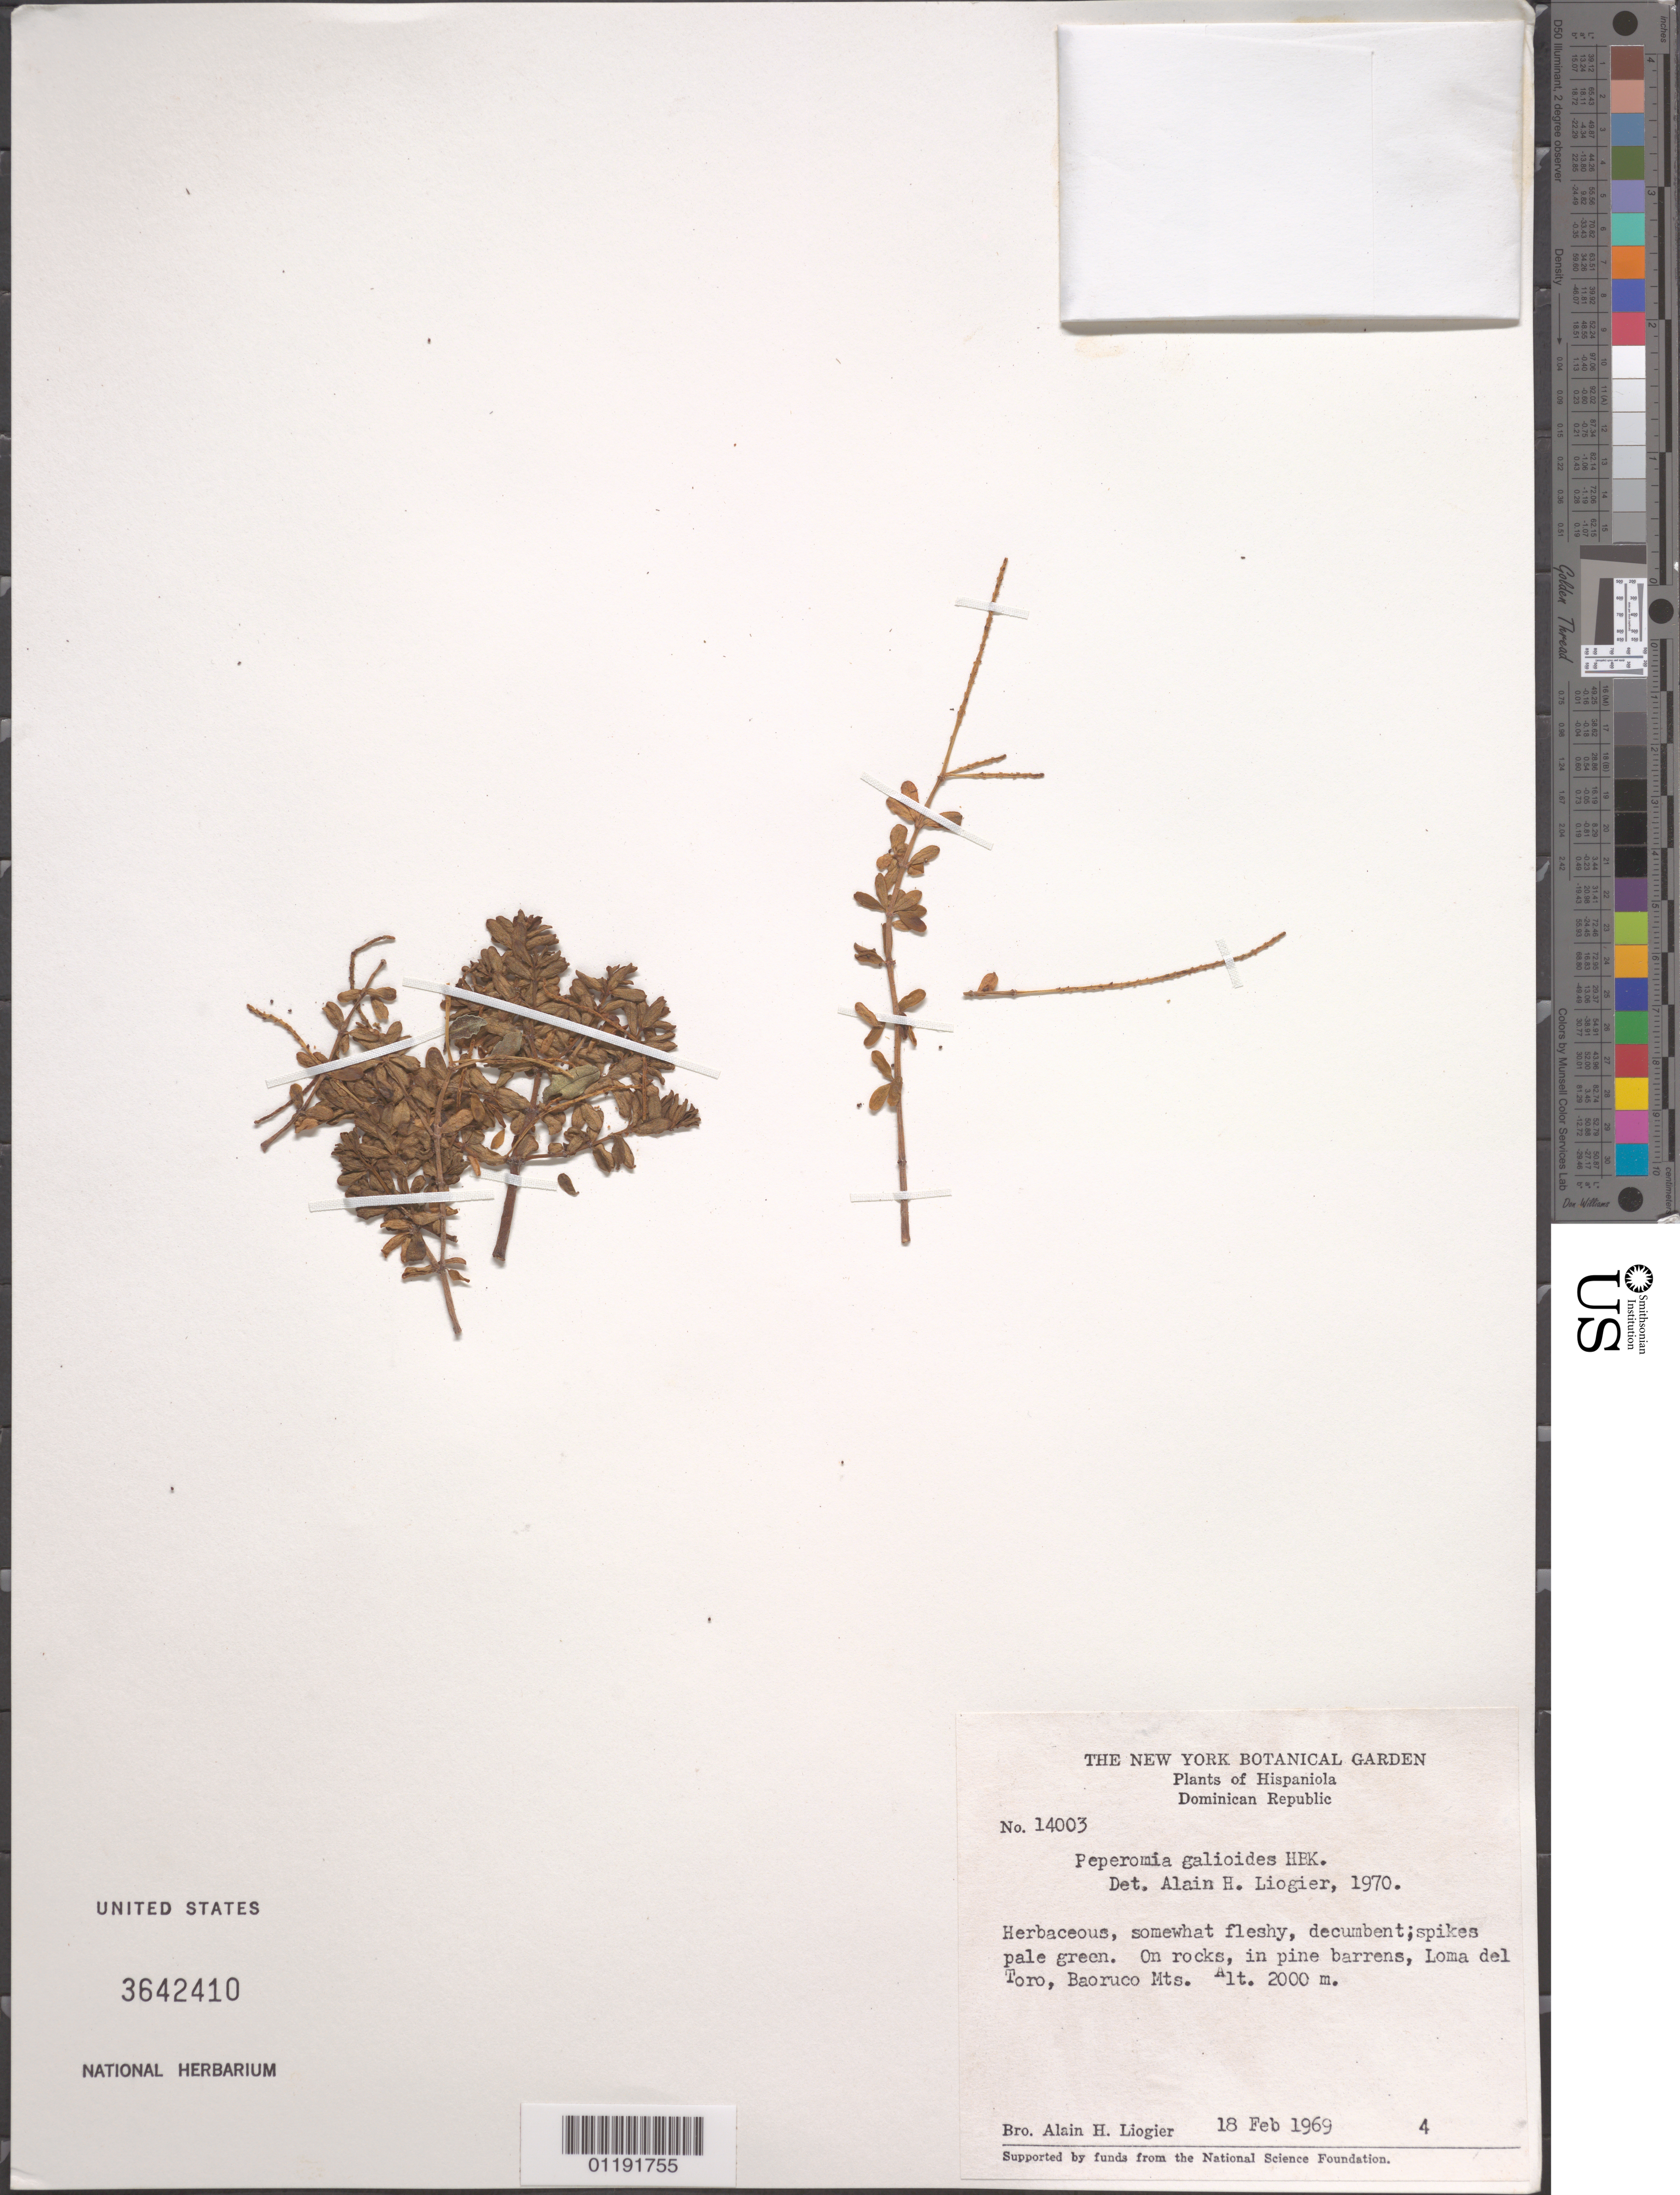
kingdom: Plantae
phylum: Tracheophyta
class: Magnoliopsida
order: Piperales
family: Piperaceae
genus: Peperomia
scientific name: Peperomia galioides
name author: Kunth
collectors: A. H. Liogier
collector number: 14003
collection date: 1969-02-18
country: Dominican Republic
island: Hispaniola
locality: Baoruco Mts., Loma del Toro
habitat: In pine barrens, on rocks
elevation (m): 2000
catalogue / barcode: US 3642410